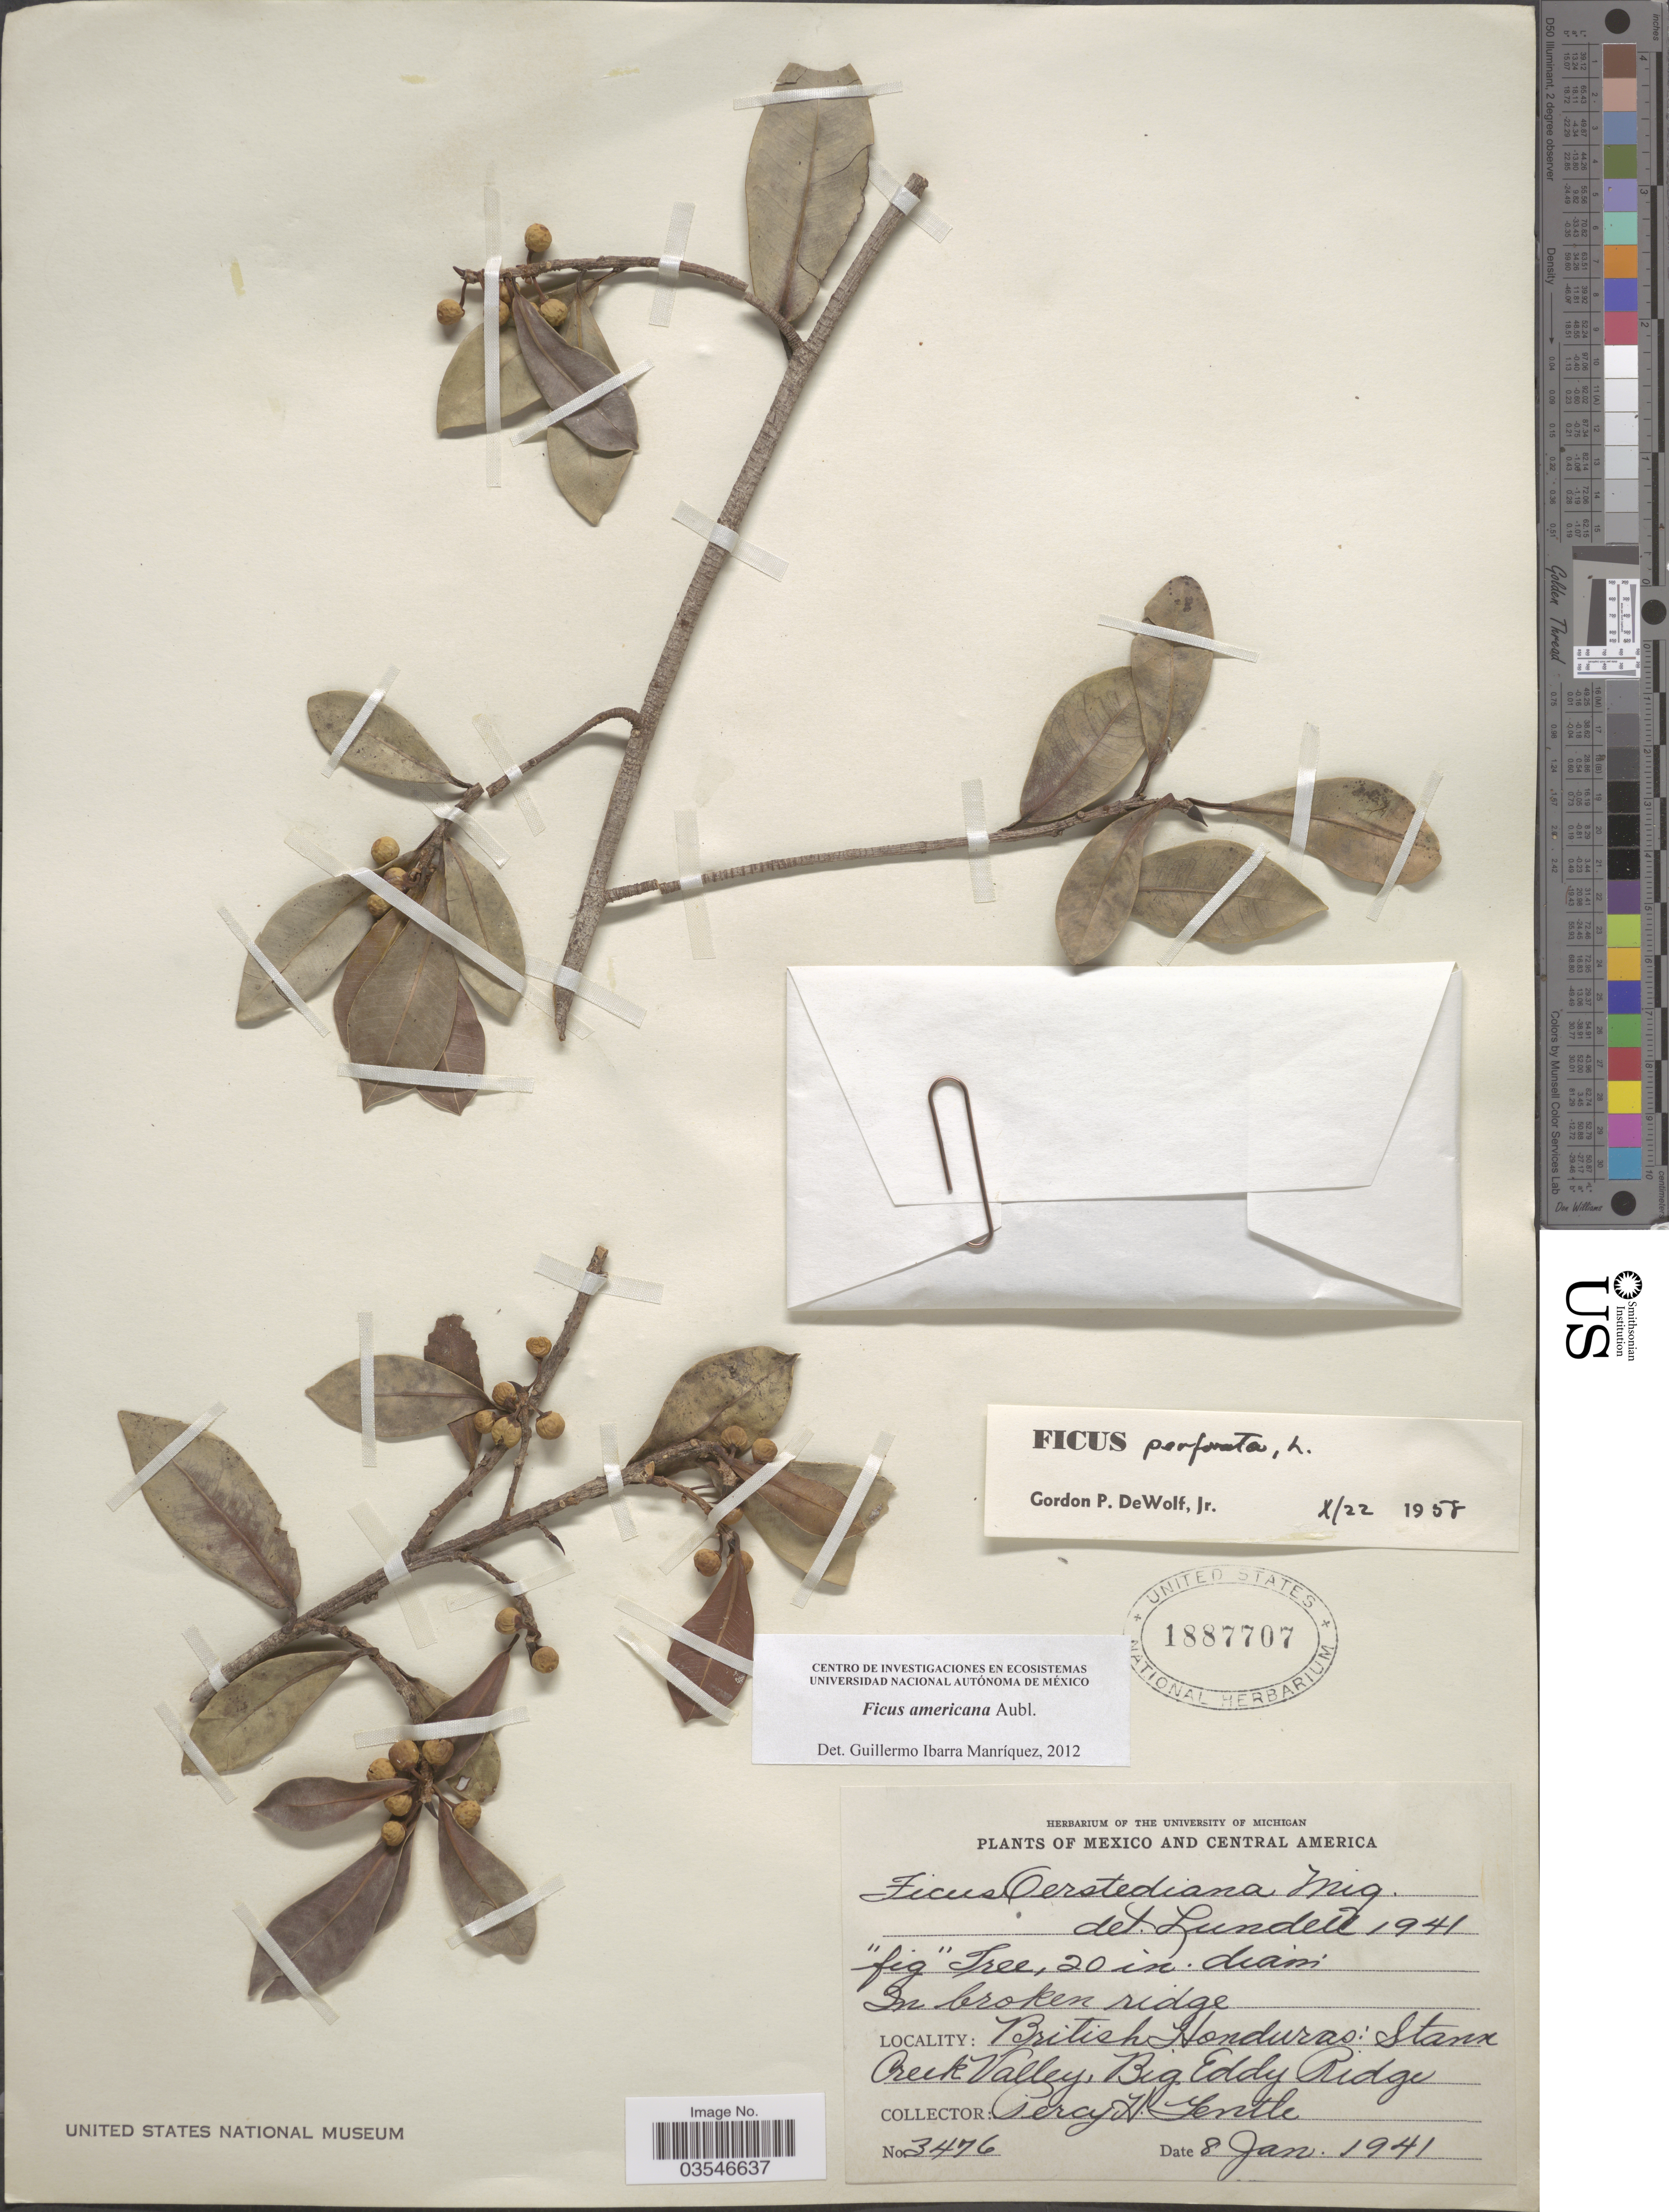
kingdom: Plantae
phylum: Tracheophyta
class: Magnoliopsida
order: Rosales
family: Moraceae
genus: Ficus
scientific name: Ficus americana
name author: Aubl.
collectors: P. H. Gentle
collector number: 3476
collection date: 1941-01-08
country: Belize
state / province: Stann Creek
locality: British Honduras: Stann Creek Valley, Big Eddy Ridge.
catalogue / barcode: US 1887707